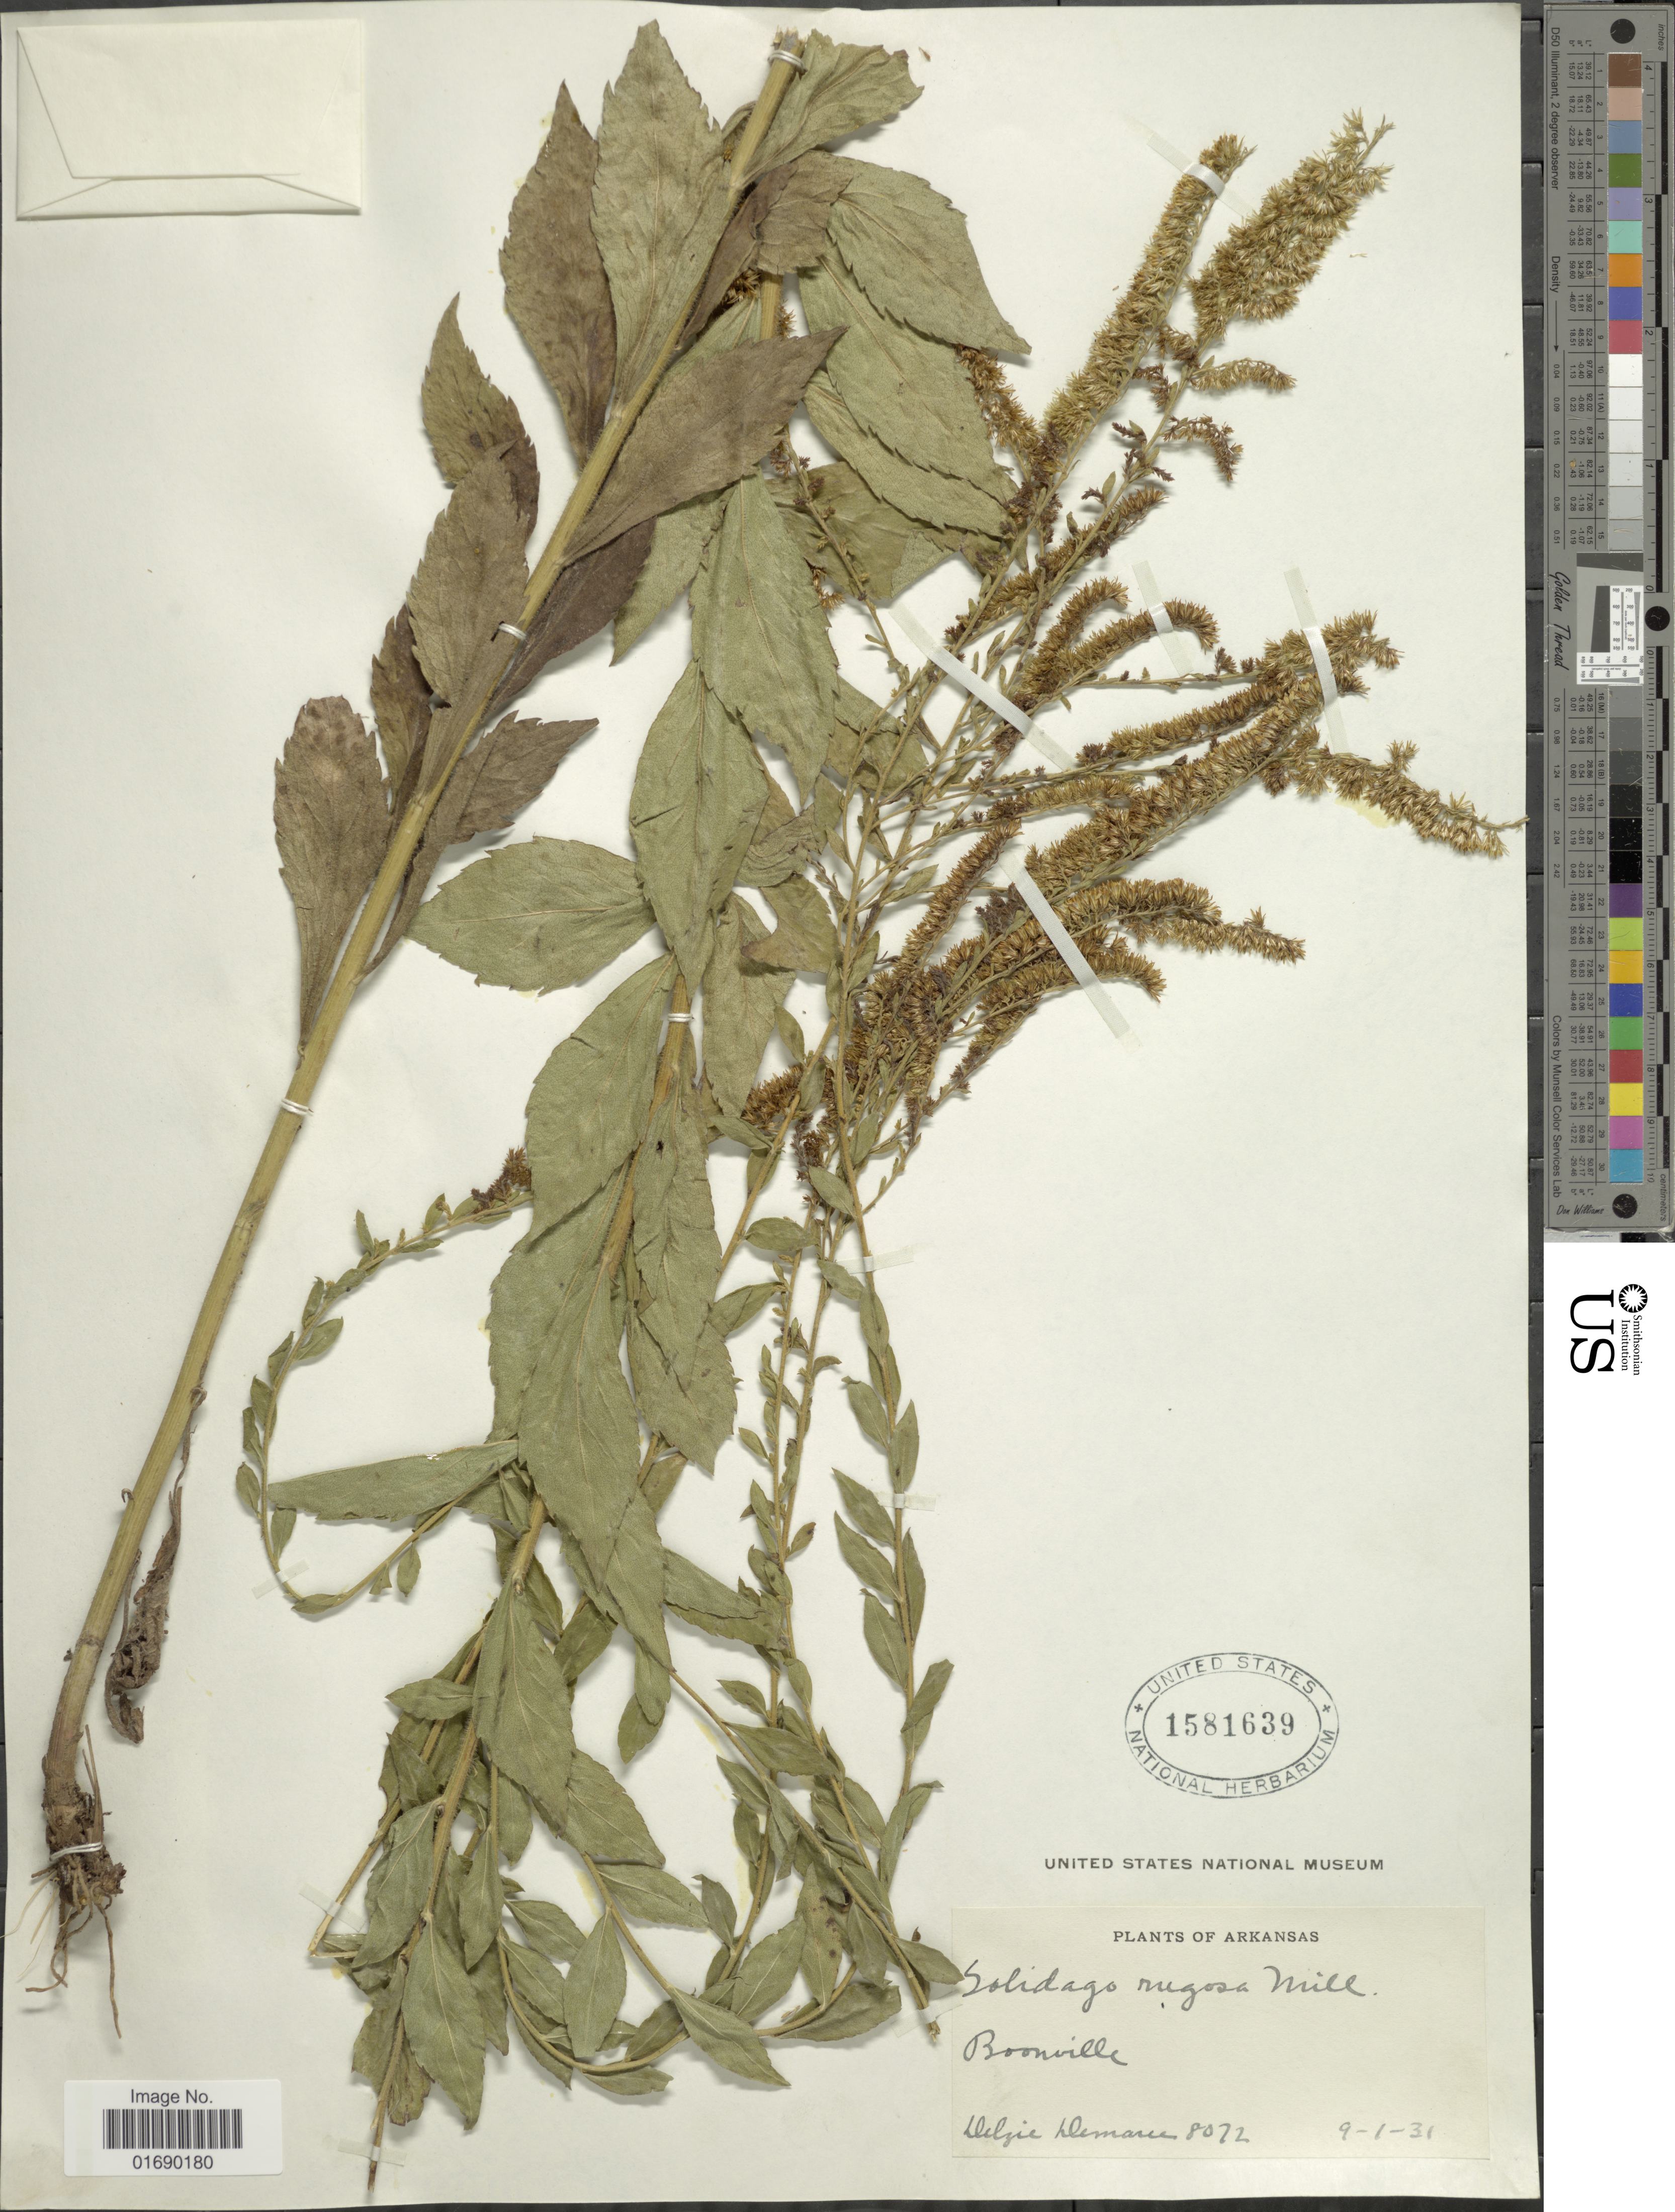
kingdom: Plantae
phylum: Tracheophyta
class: Magnoliopsida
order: Asterales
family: Asteraceae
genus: Solidago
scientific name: Solidago rugosa var. aspera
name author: (Aiton) Cronq.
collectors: D. Demaree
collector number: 8072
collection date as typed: Transcribed d/m/y: 9/1/31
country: United States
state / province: Arkansas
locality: Boonvile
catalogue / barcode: US 1581639